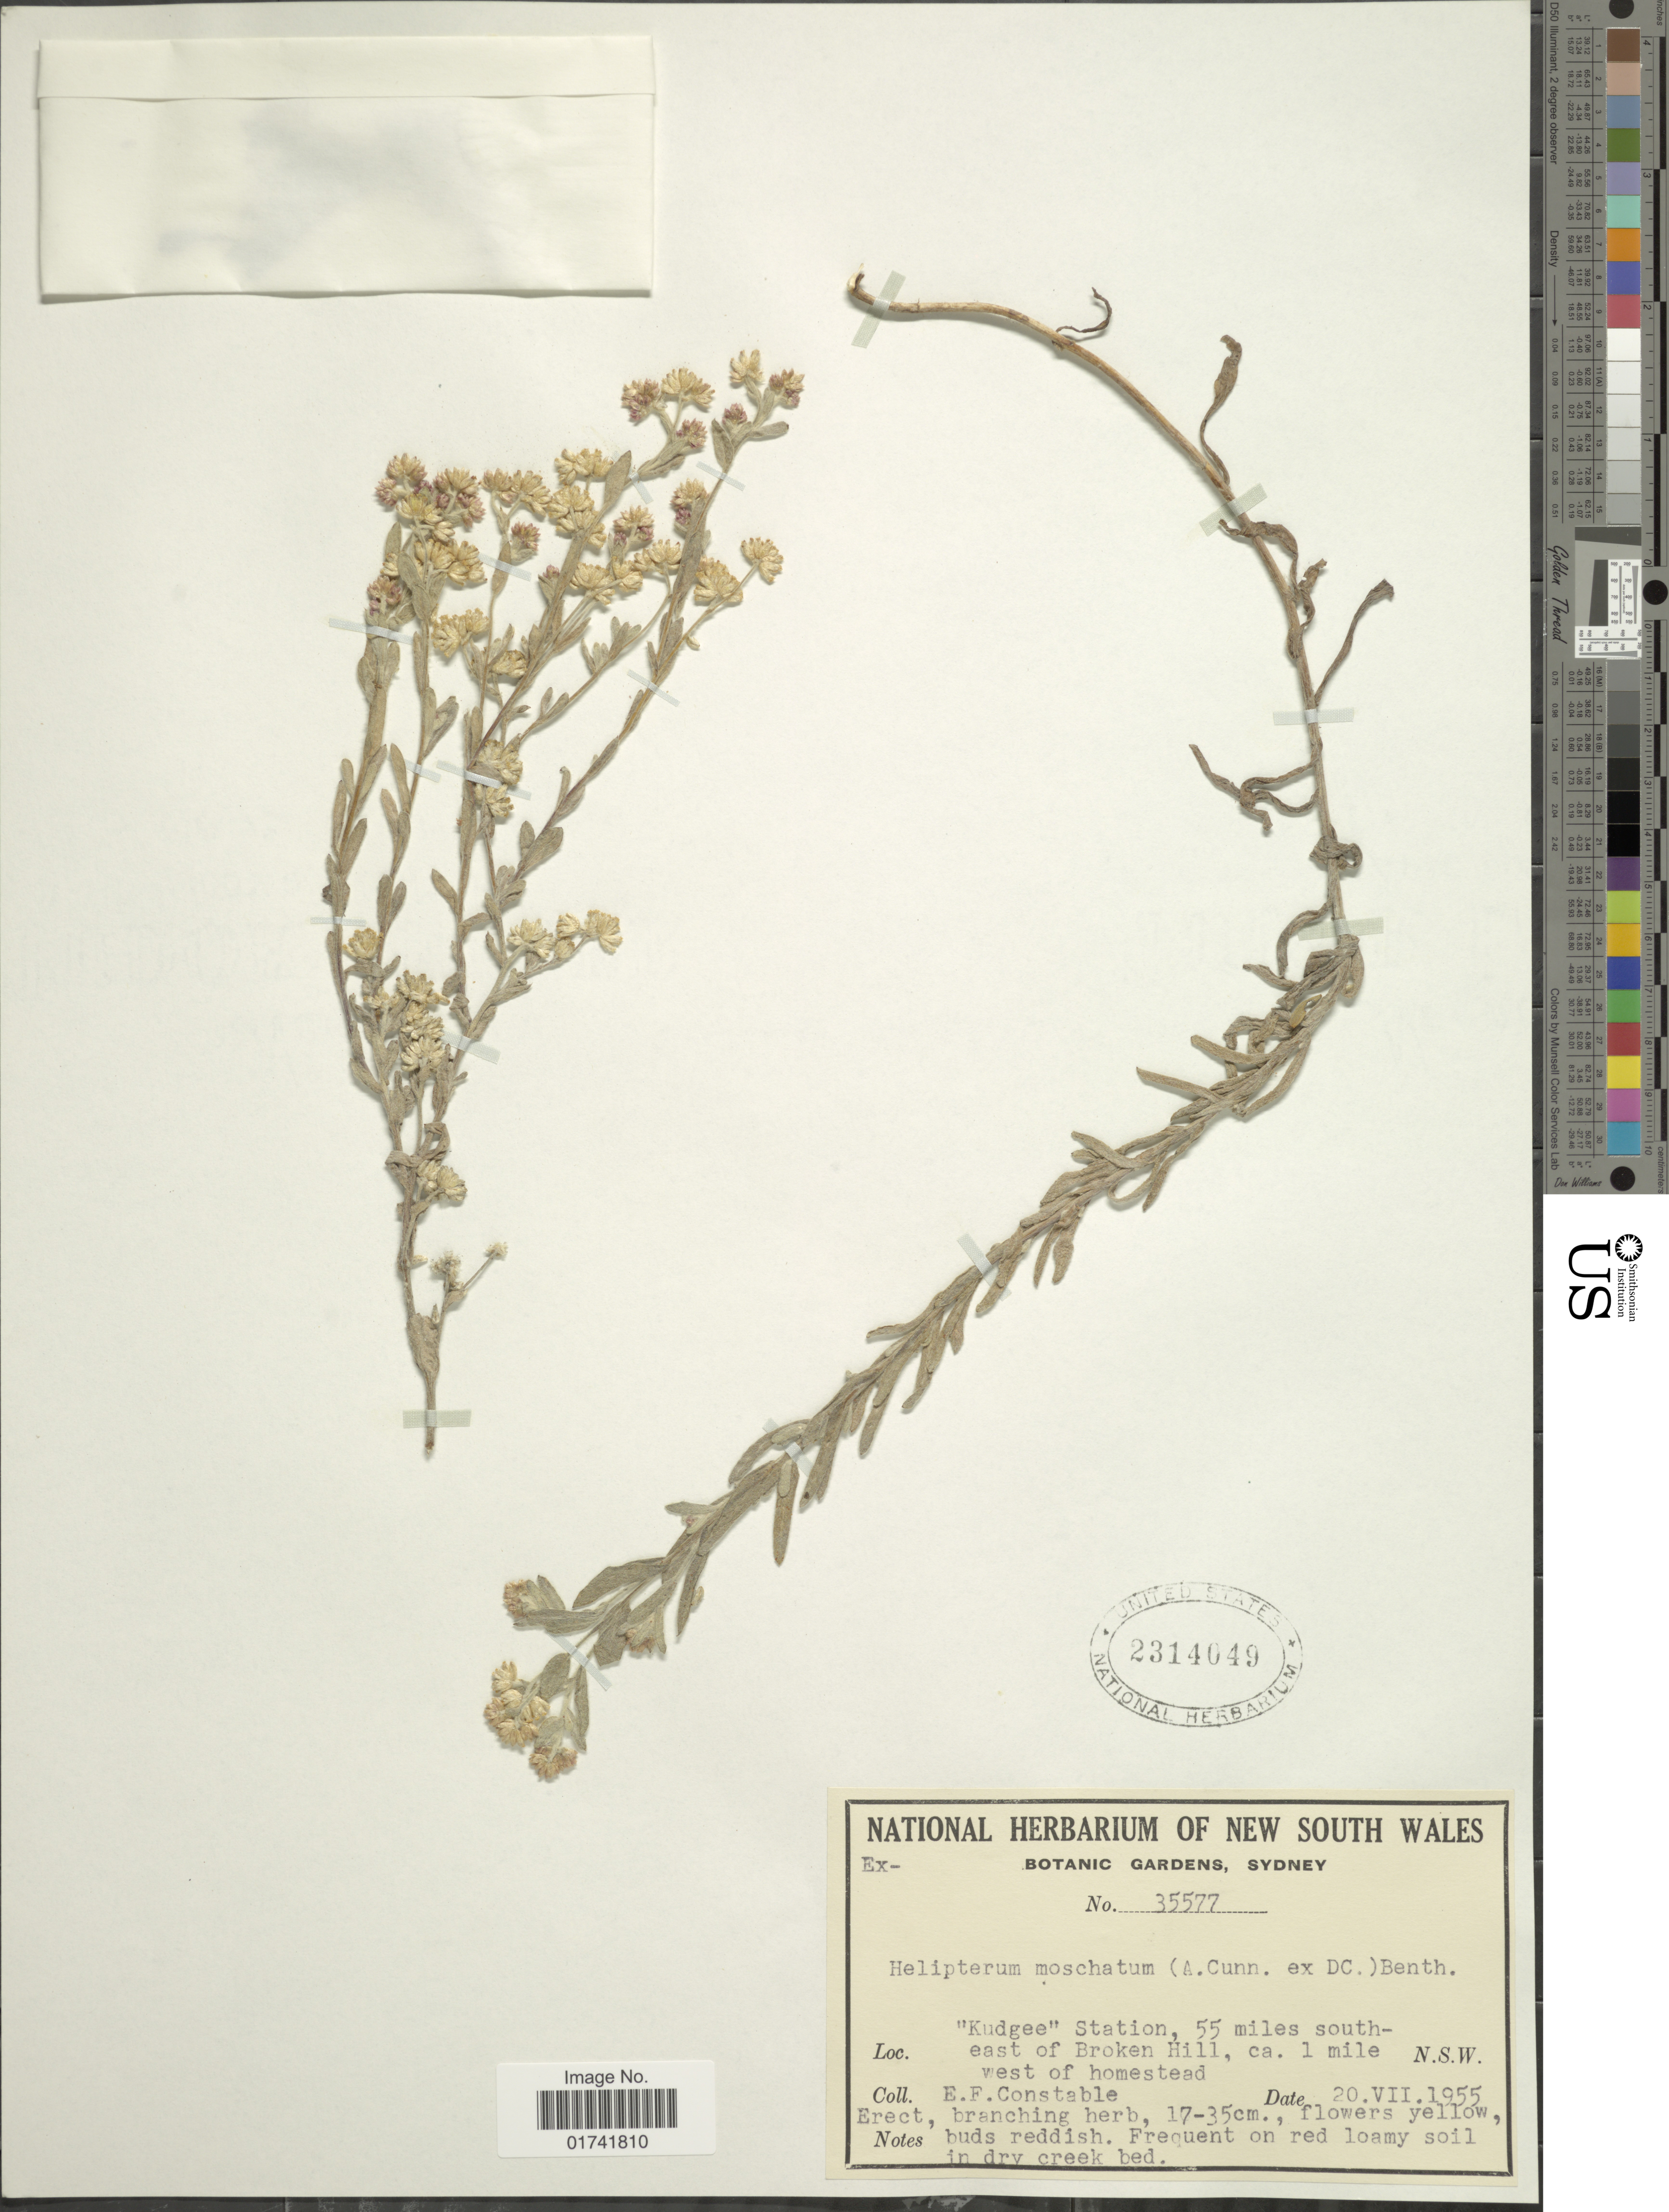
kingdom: Plantae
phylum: Tracheophyta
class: Magnoliopsida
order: Asterales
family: Asteraceae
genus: Helipterum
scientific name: Helipterum moschatum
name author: (A. Cunn. ex DC.) Benth.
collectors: E. F. Constable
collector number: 35577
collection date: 1955-07-20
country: Australia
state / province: New South Wales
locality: Kudgee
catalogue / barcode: US 2314049